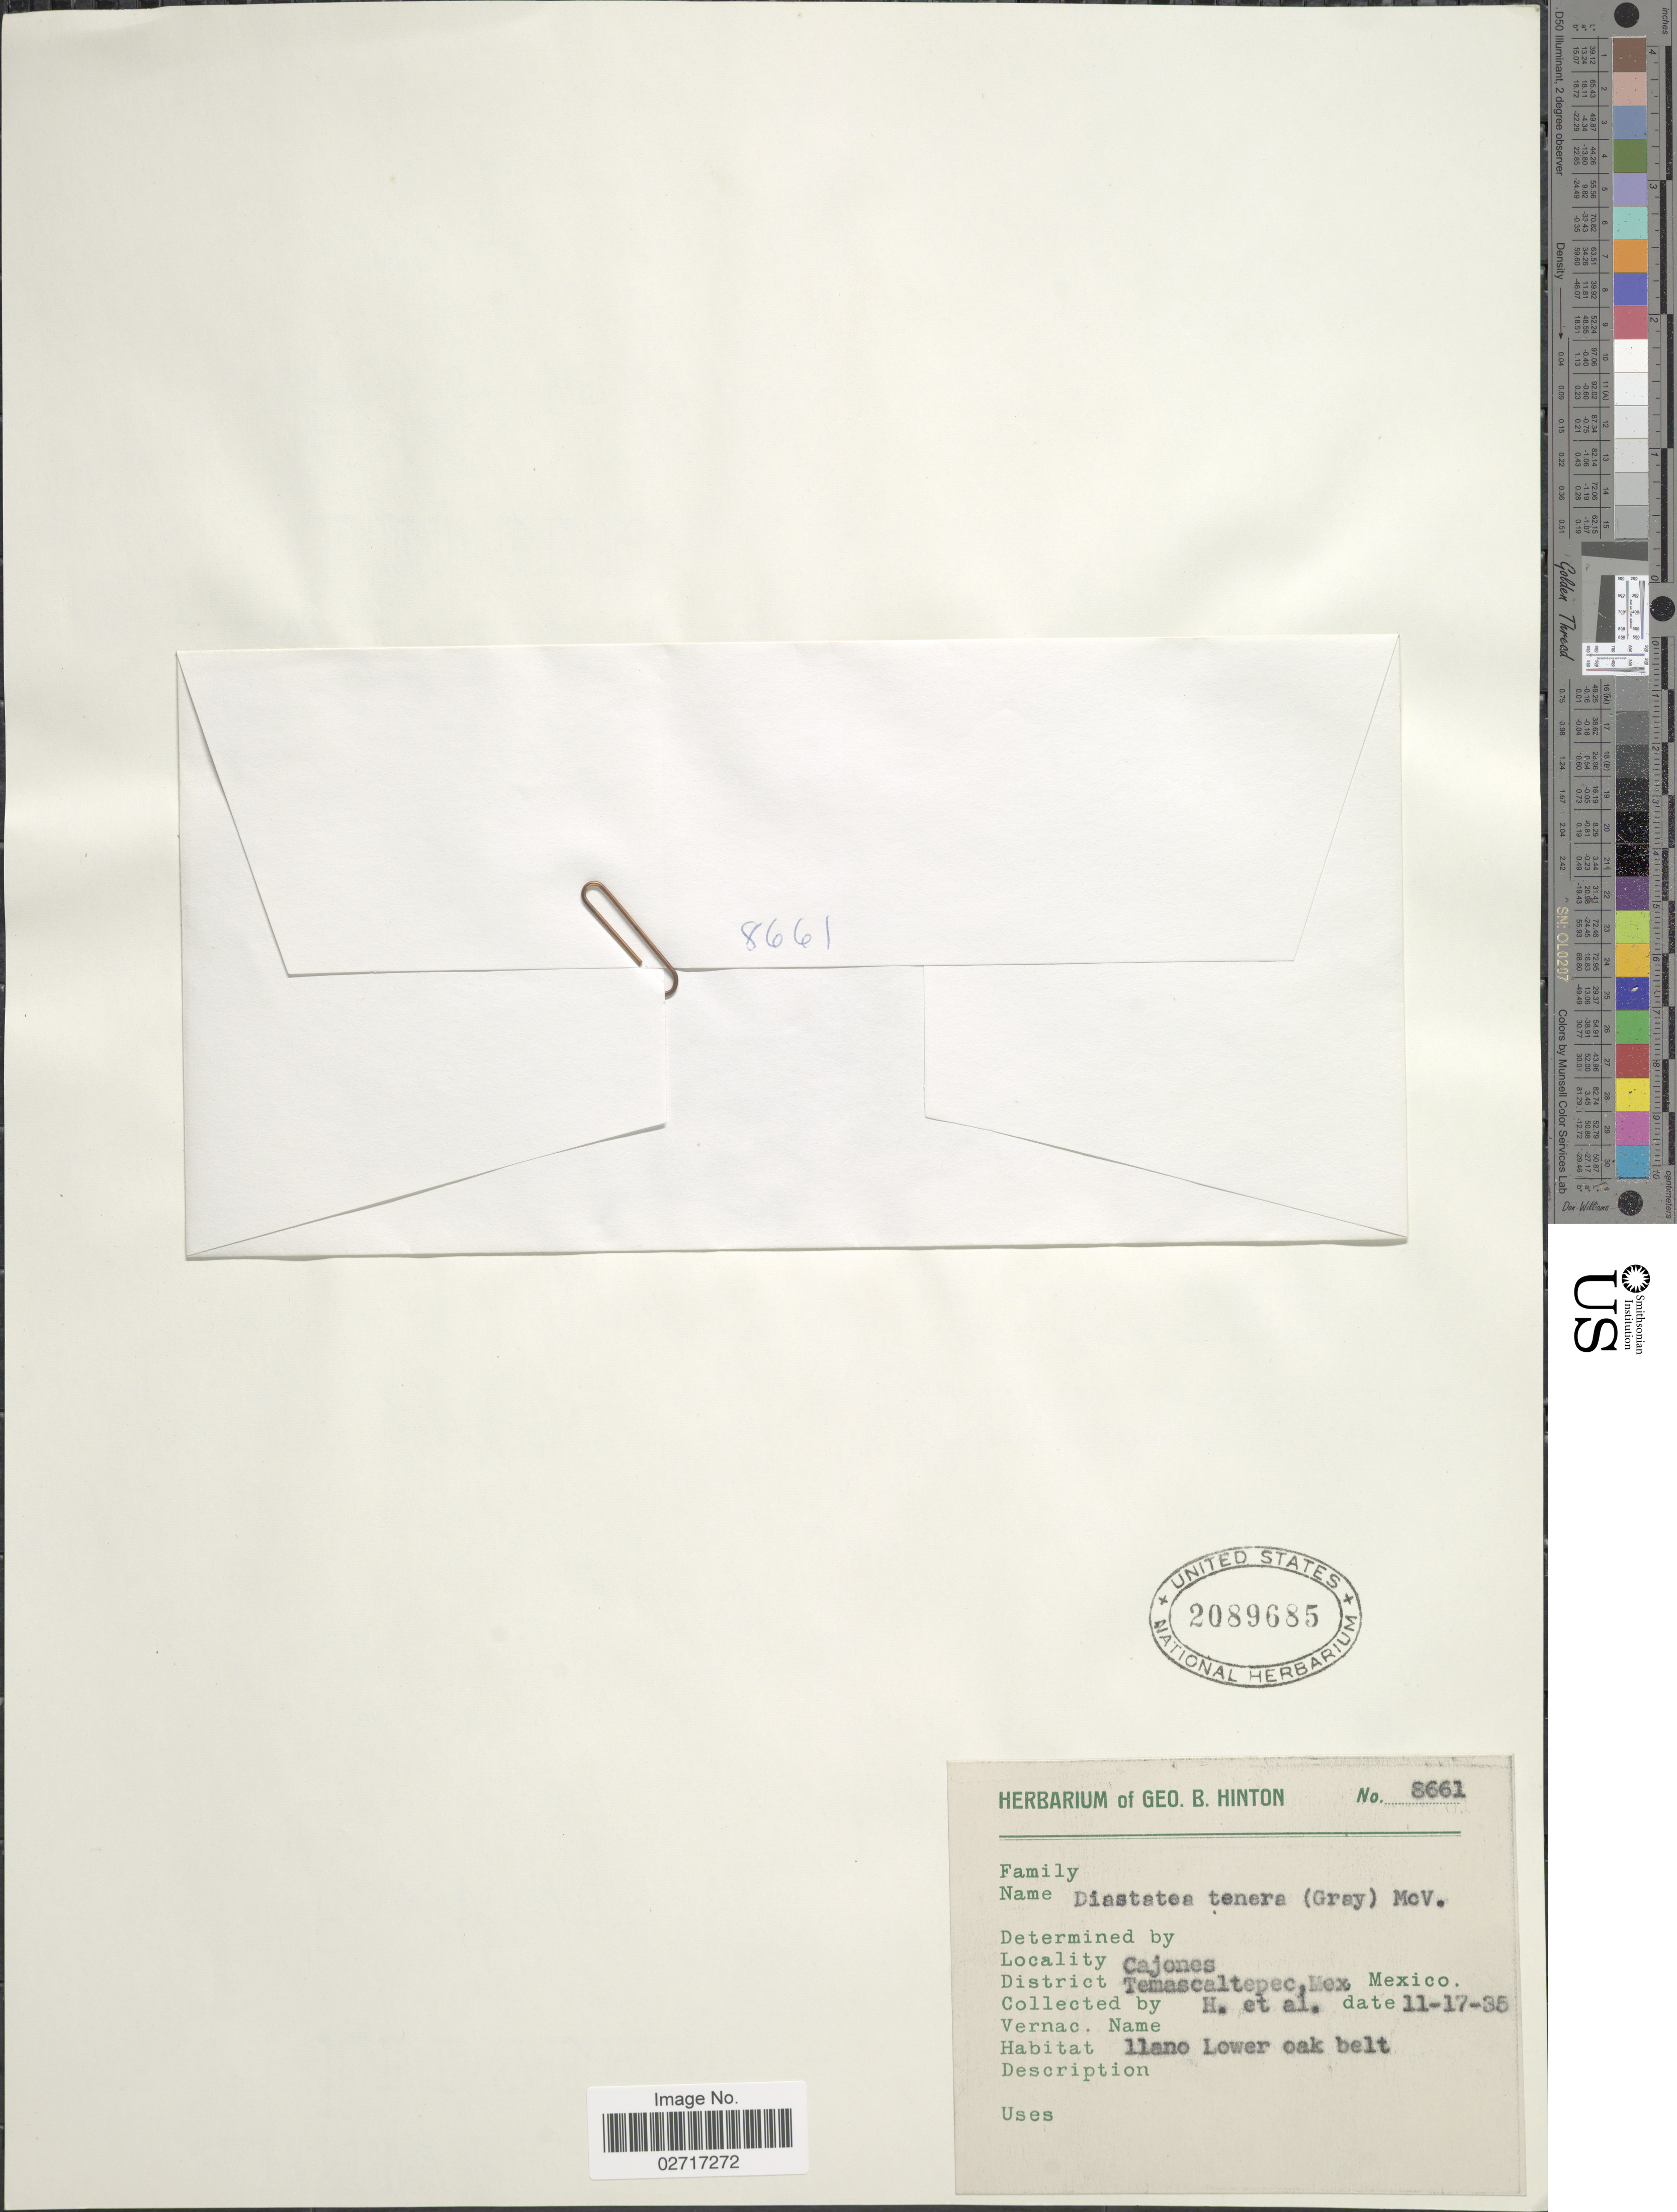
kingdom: Plantae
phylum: Tracheophyta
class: Magnoliopsida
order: Asterales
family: Campanulaceae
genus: Diastatea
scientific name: Diastatea tenera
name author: (A. Gray) McVaugh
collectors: G. B. Hinton & et al.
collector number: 8661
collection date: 1935-11-17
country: Mexico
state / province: México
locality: Cajones, District Temascaltepec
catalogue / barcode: US 2089685